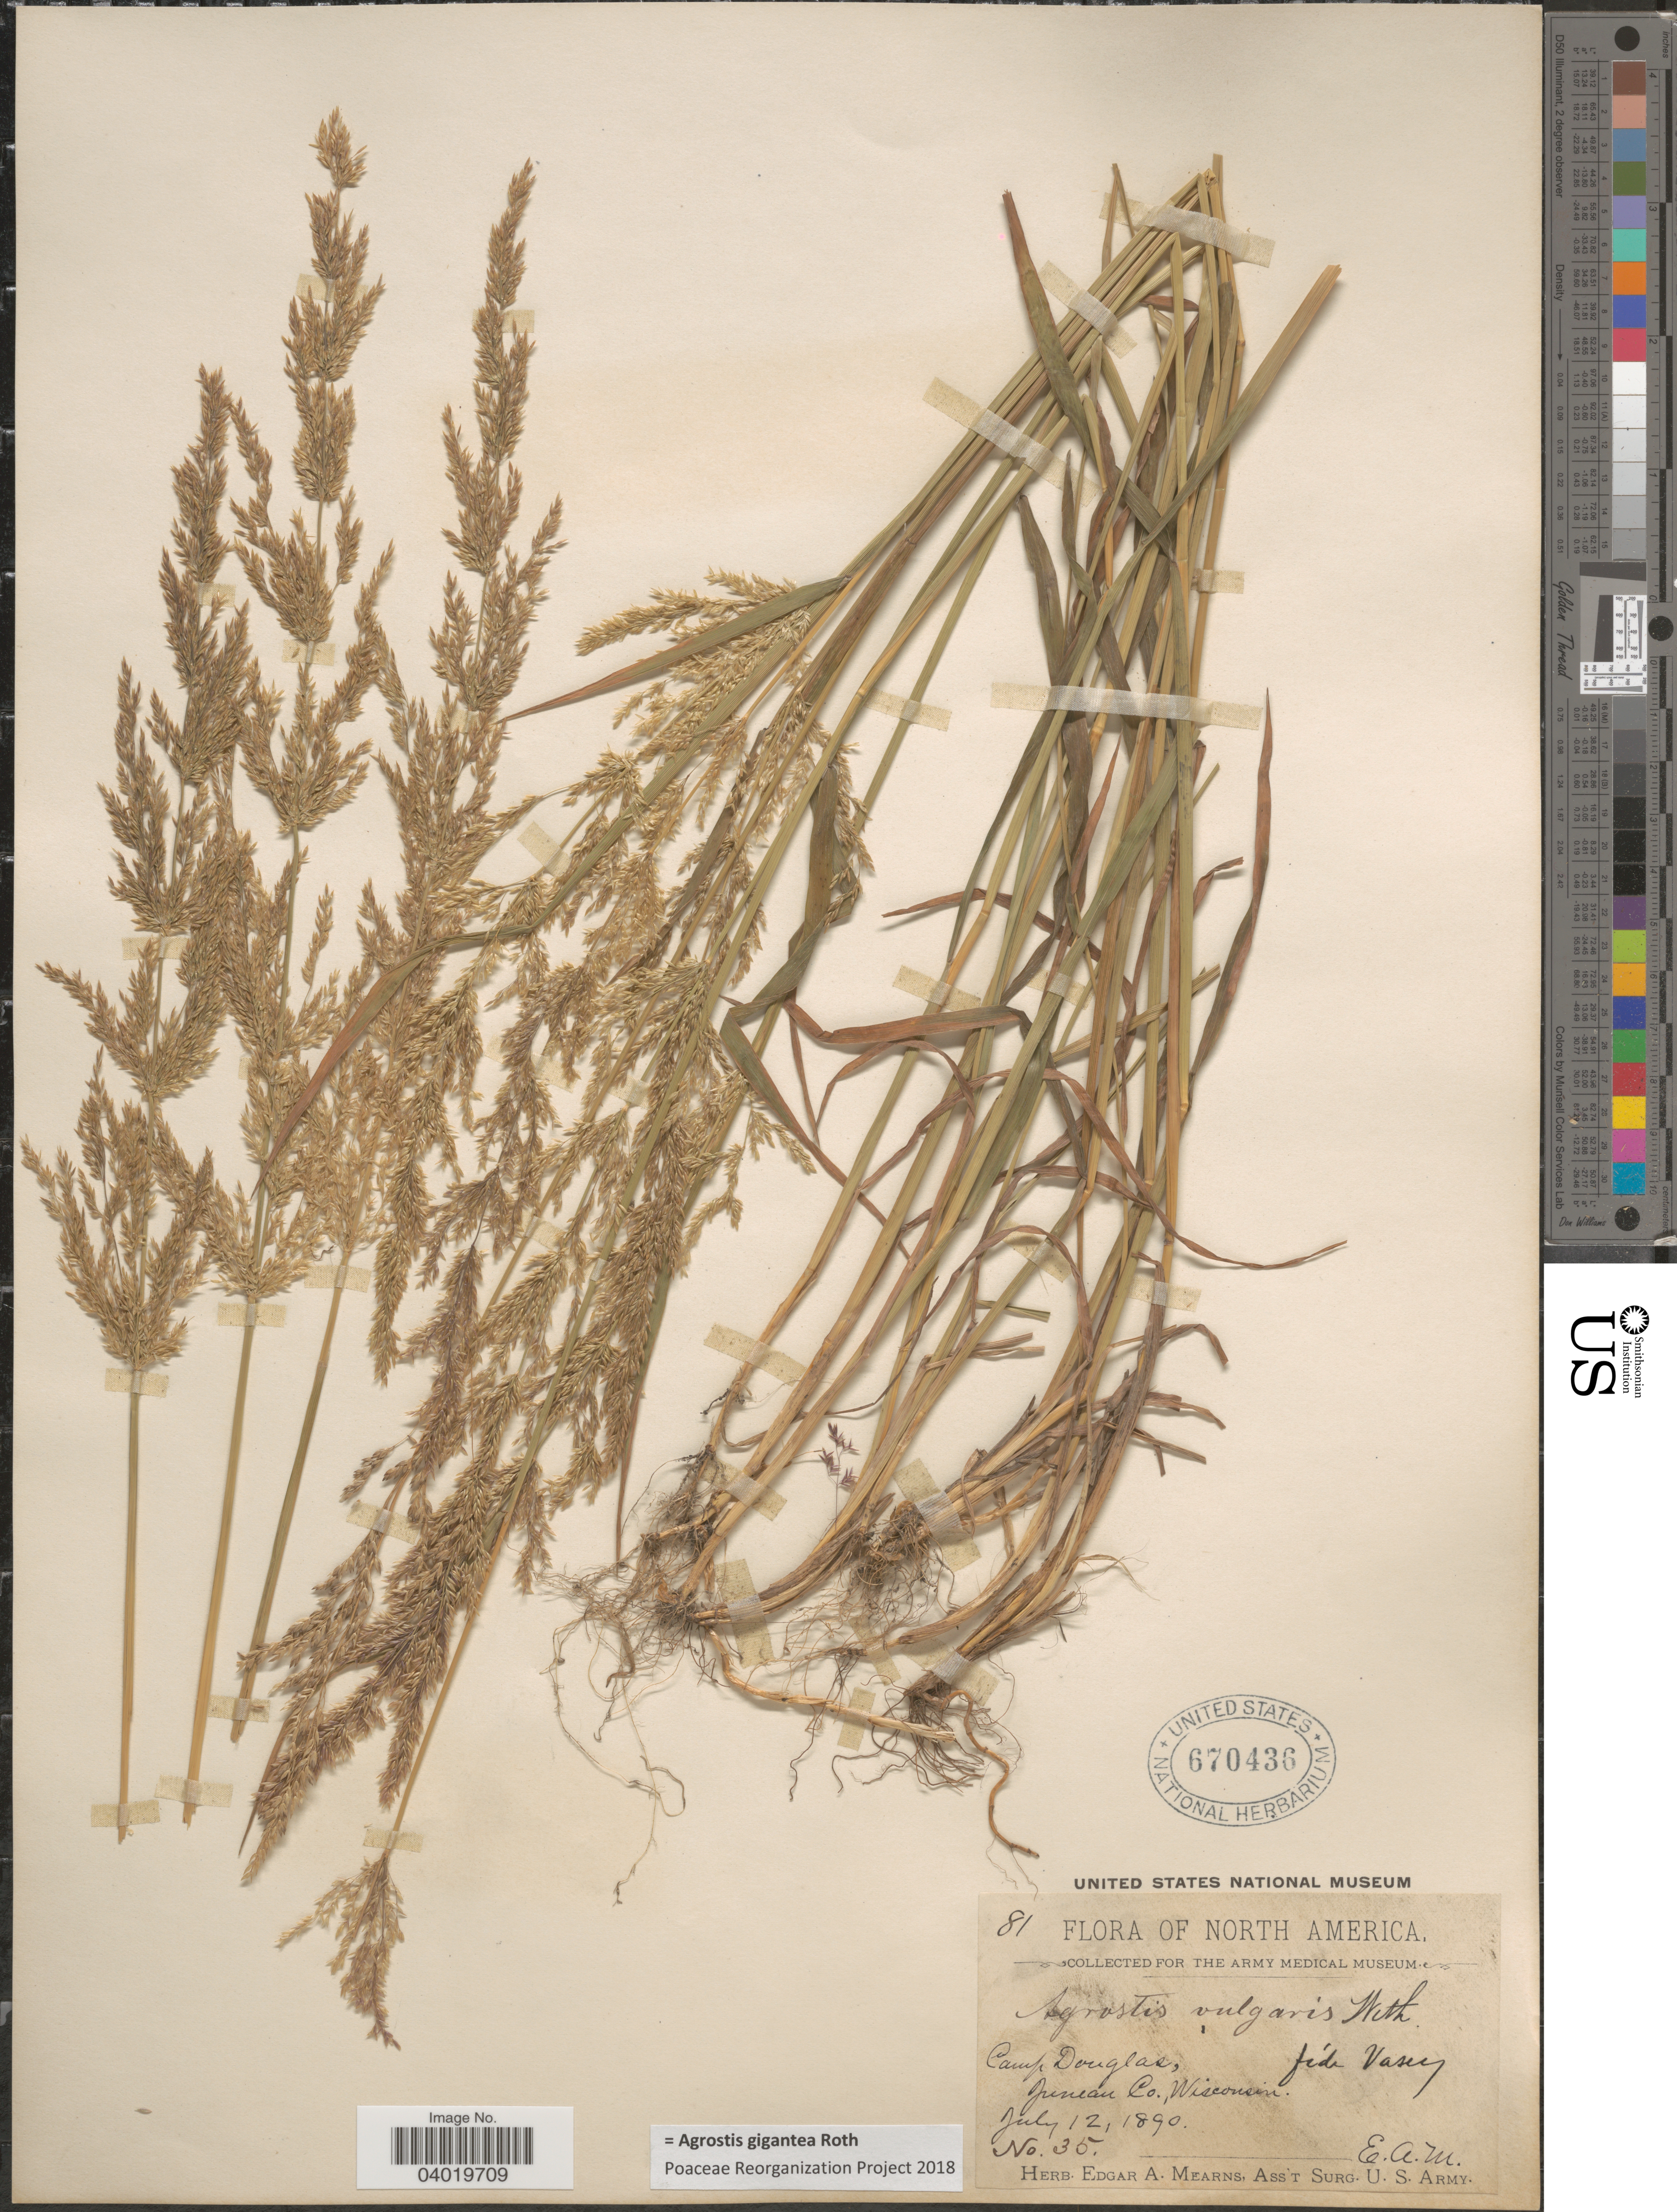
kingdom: Plantae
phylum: Tracheophyta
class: Liliopsida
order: Poales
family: Poaceae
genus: Agrostis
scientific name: Agrostis gigantea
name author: Roth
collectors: E. A. Mearns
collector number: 35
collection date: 1890-07-12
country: United States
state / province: Wisconsin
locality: Camp Douglas, Juneau Co.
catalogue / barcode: US 670436